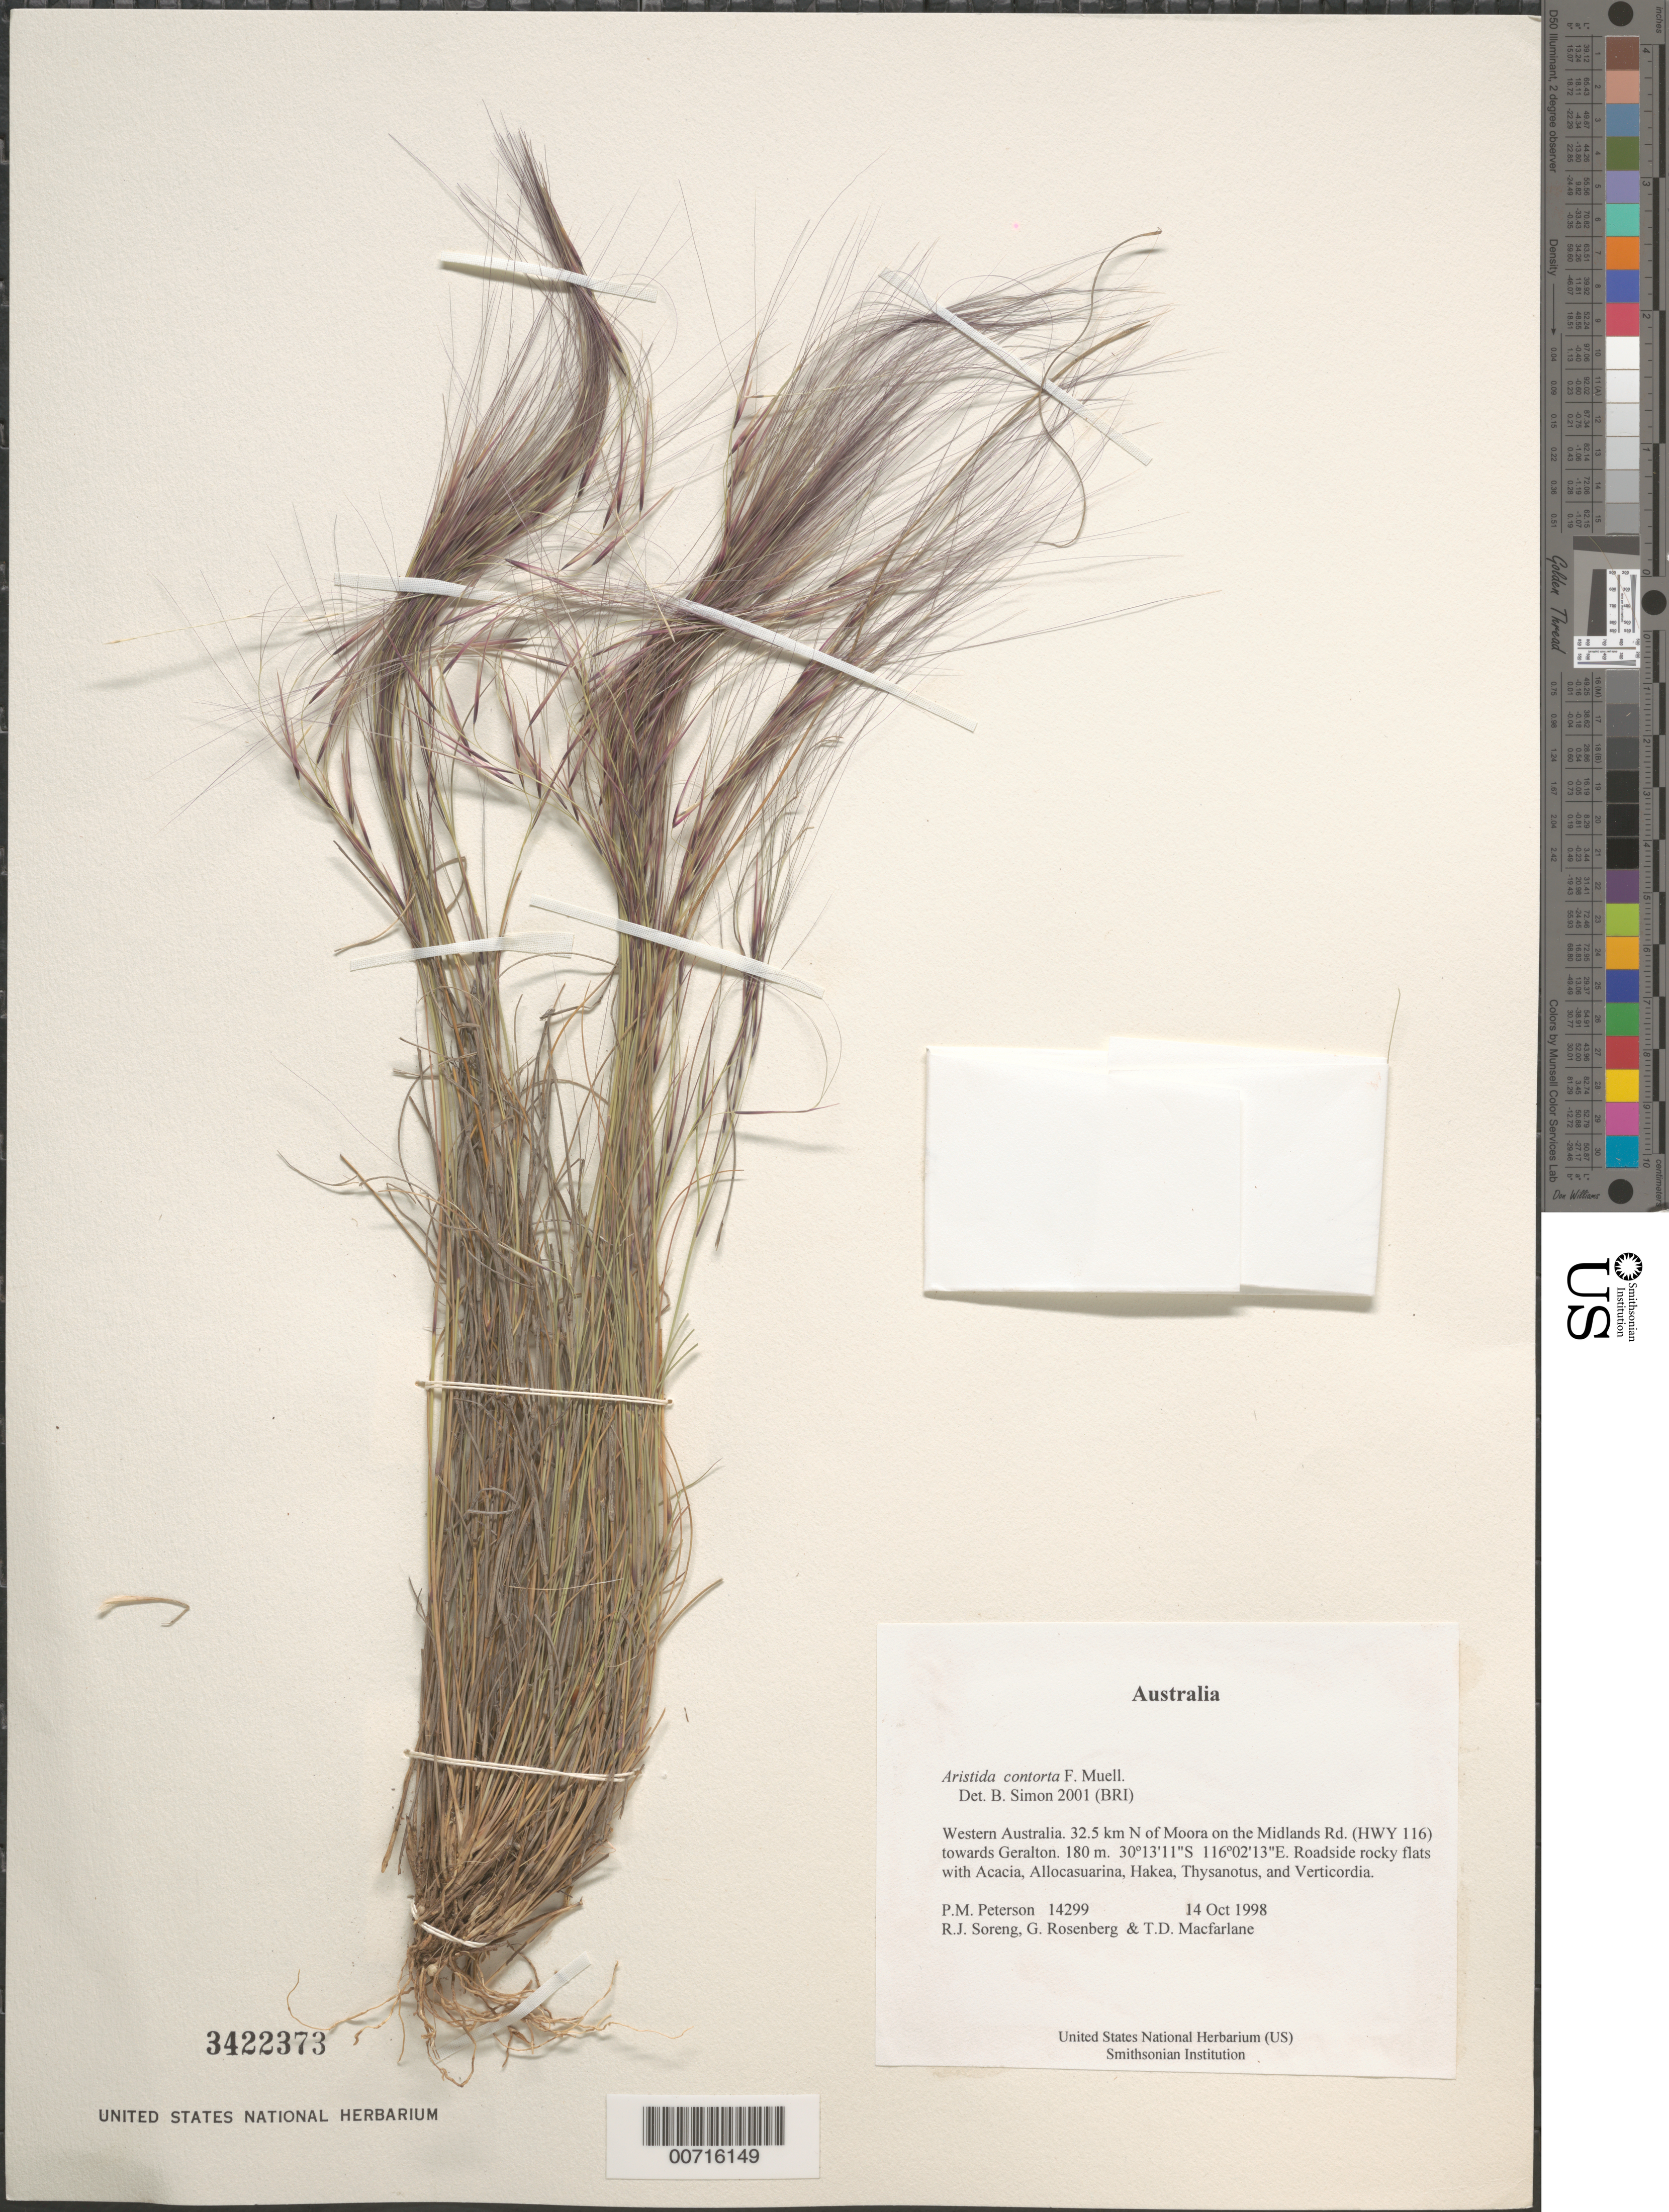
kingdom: Plantae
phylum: Tracheophyta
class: Liliopsida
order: Poales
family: Poaceae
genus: Aristida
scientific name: Aristida contorta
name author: F. Muell.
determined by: Simon, B.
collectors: P. M. Peterson, R. J. Soreng, G. Rosenberg & T. Macfarlane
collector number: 14299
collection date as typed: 14 Oct 1998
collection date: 1998-10-14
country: Australia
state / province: Western Australia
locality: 32.5 km N of Moora on the Midlands Rd. (HWY 116) towards Geralton.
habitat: Roadside rocky flats with Acacia, Allocasuarina, Hakea, Thysanotus, and Verticordia.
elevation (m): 180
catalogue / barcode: US 3422373